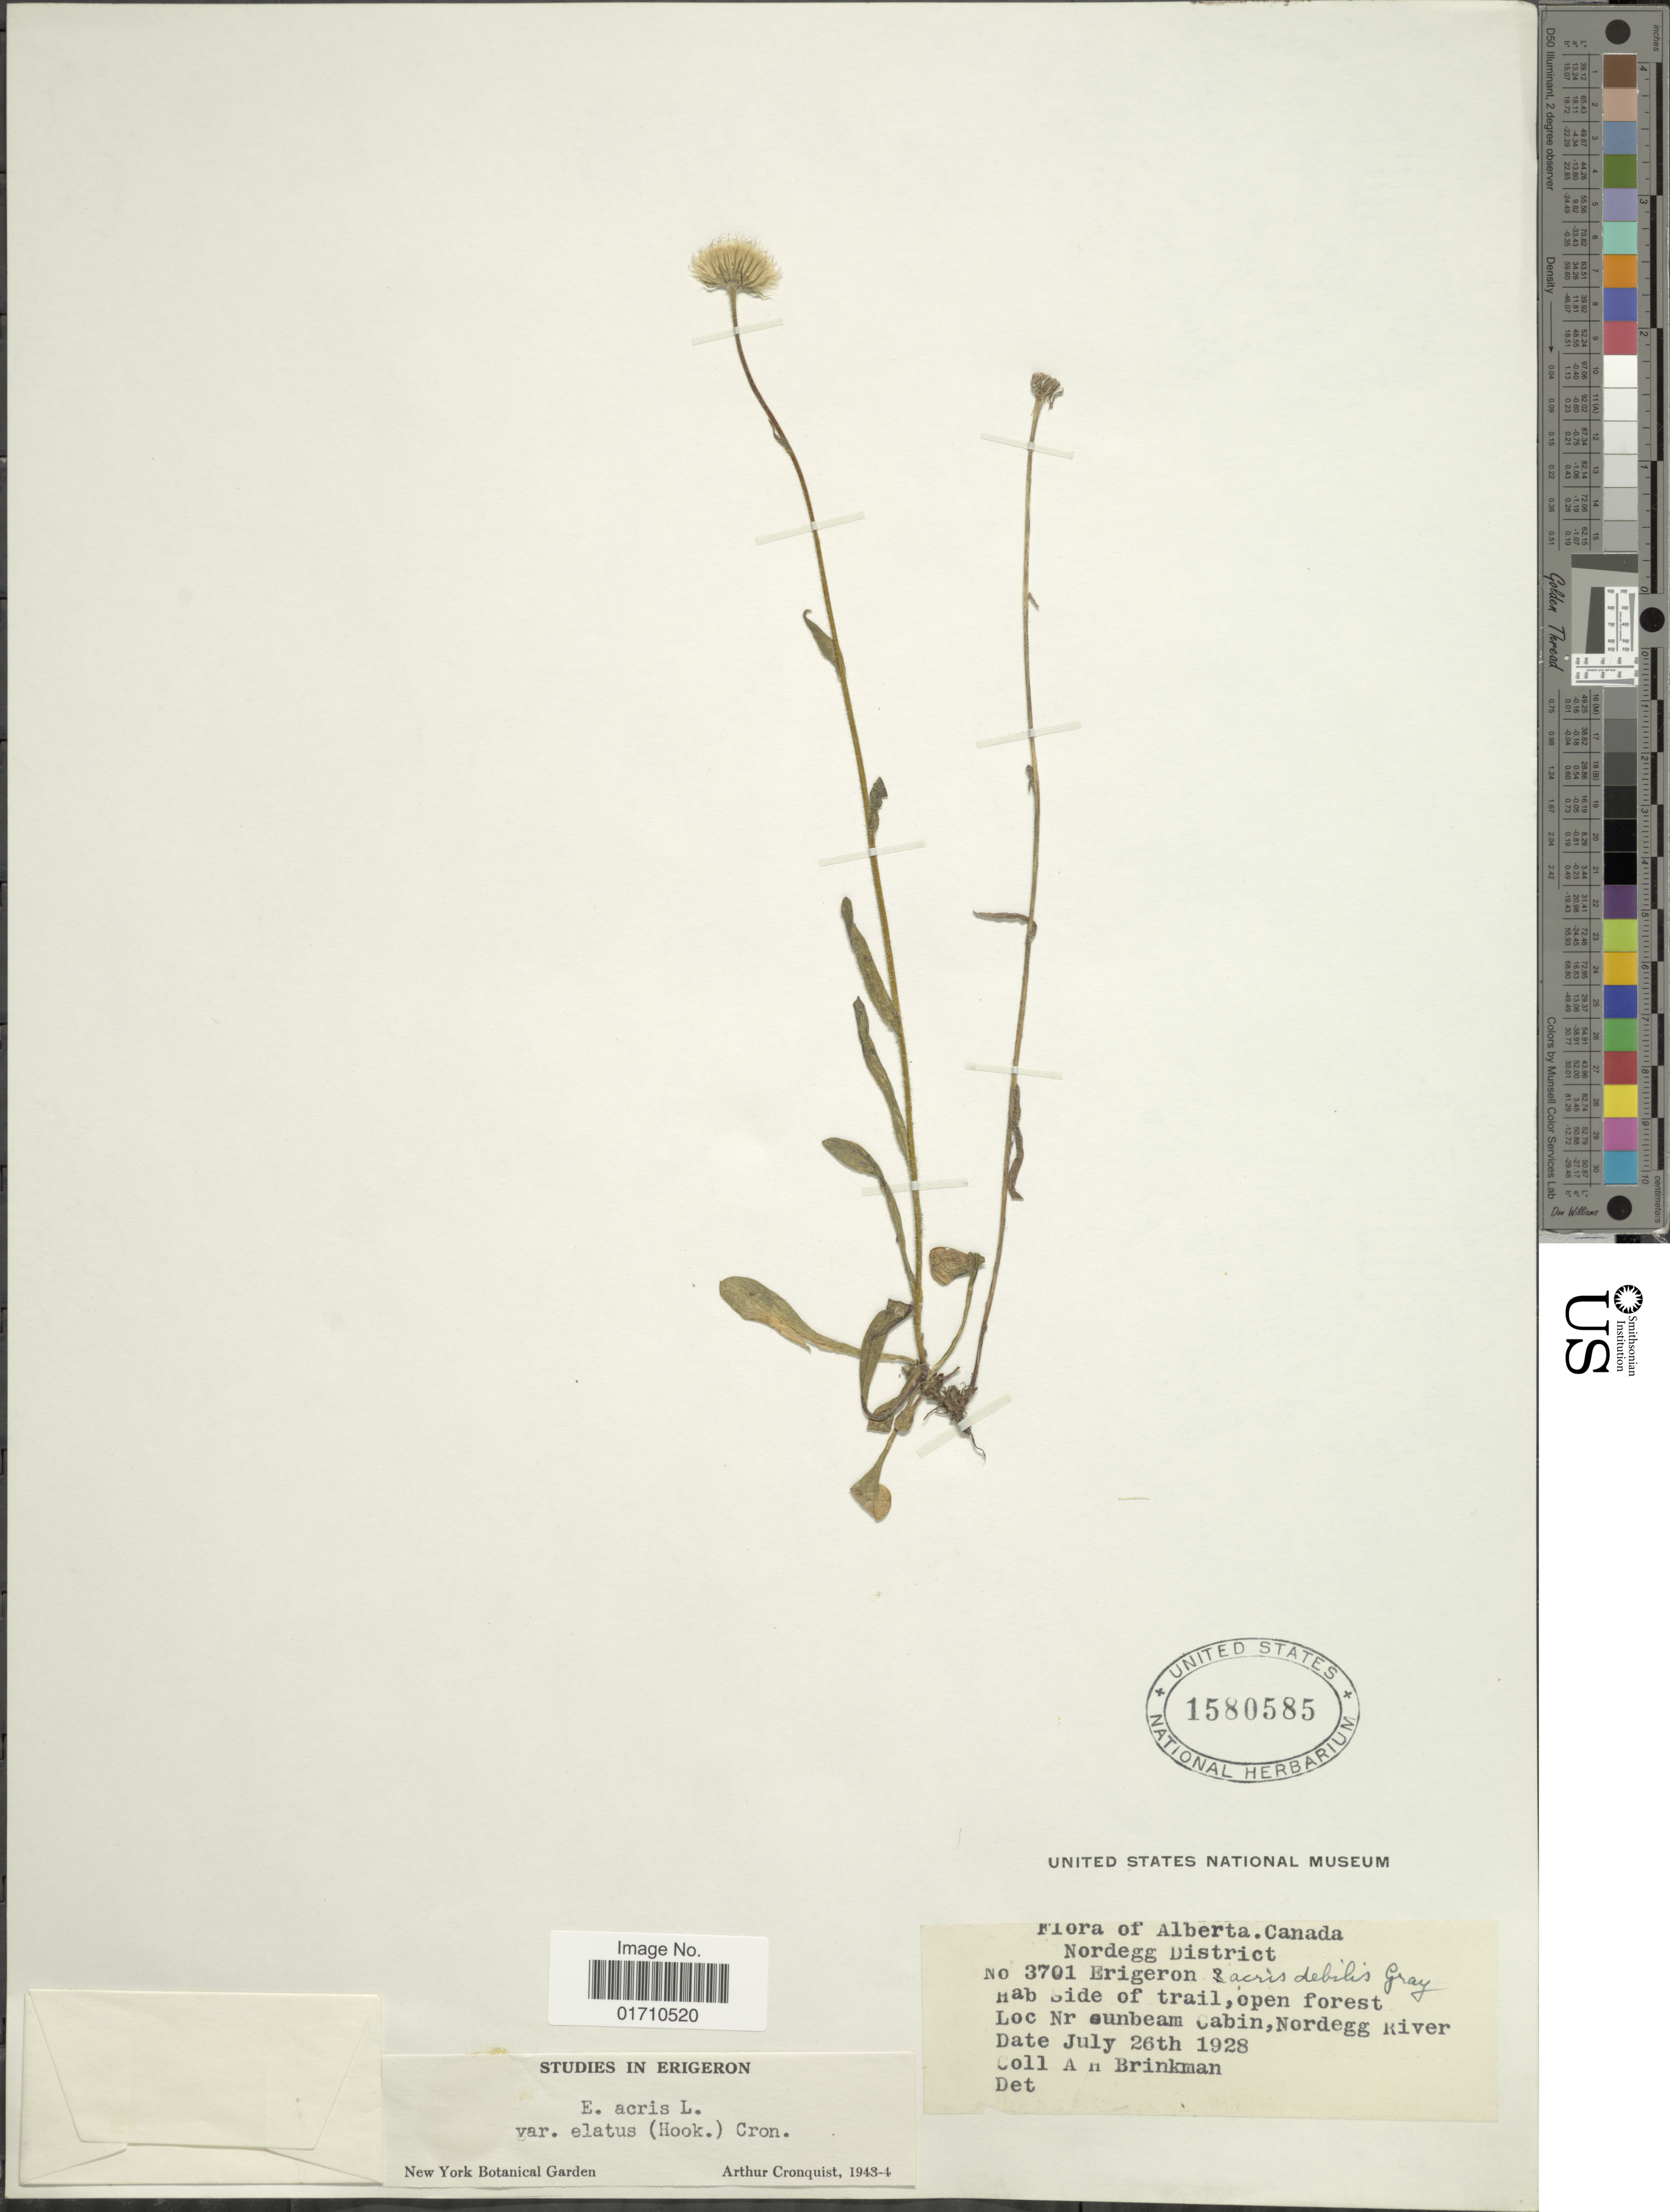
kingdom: Plantae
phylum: Tracheophyta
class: Magnoliopsida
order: Asterales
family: Asteraceae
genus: Erigeron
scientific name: Erigeron acris var. elatus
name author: (Hook.) Cronq.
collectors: A. Brinkman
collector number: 3701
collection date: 1928-07-26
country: Canada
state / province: Alberta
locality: Nordegg District, side of trail, open forest, Nr sunbeam Cabin, Nordegg River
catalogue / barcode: US 1580585